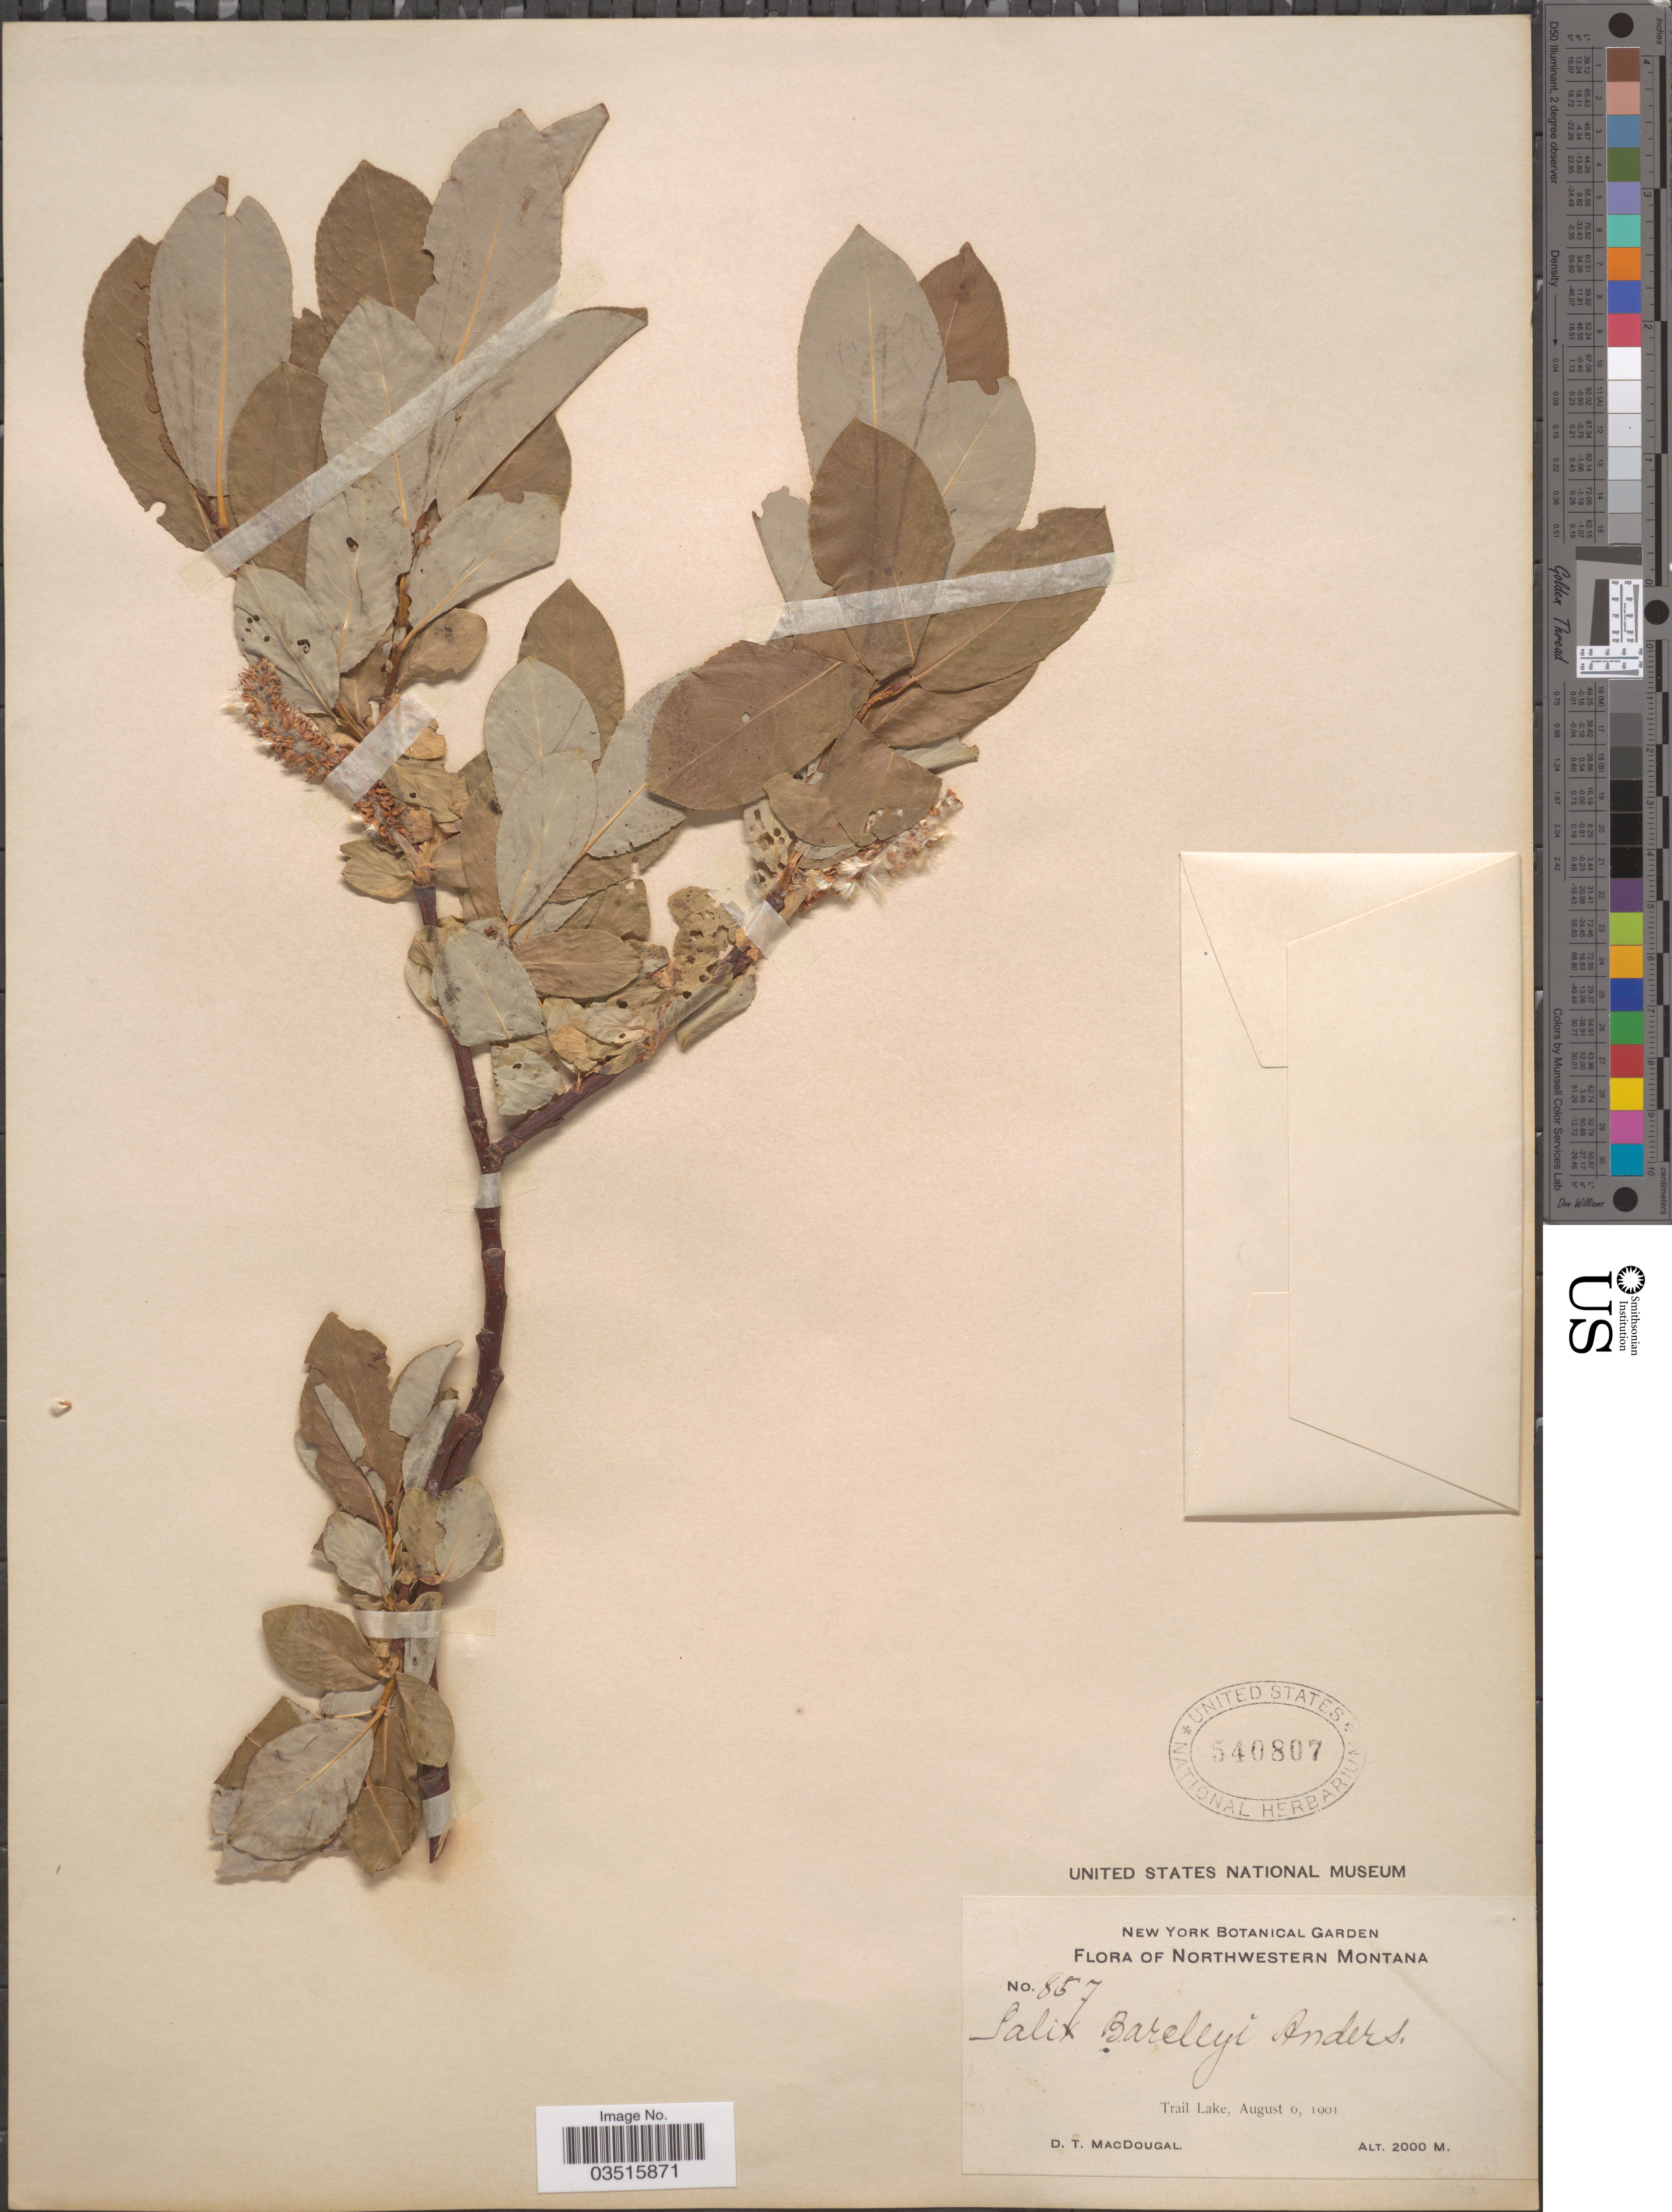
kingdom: Plantae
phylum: Tracheophyta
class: Magnoliopsida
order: Malpighiales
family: Salicaceae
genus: Salix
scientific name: Salix monticola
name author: Bebb.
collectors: D. T. MacDougal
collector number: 857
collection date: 1901-08-06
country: United States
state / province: Montana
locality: Northwestern Montana. Trail Lake.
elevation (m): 2000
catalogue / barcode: US 540807